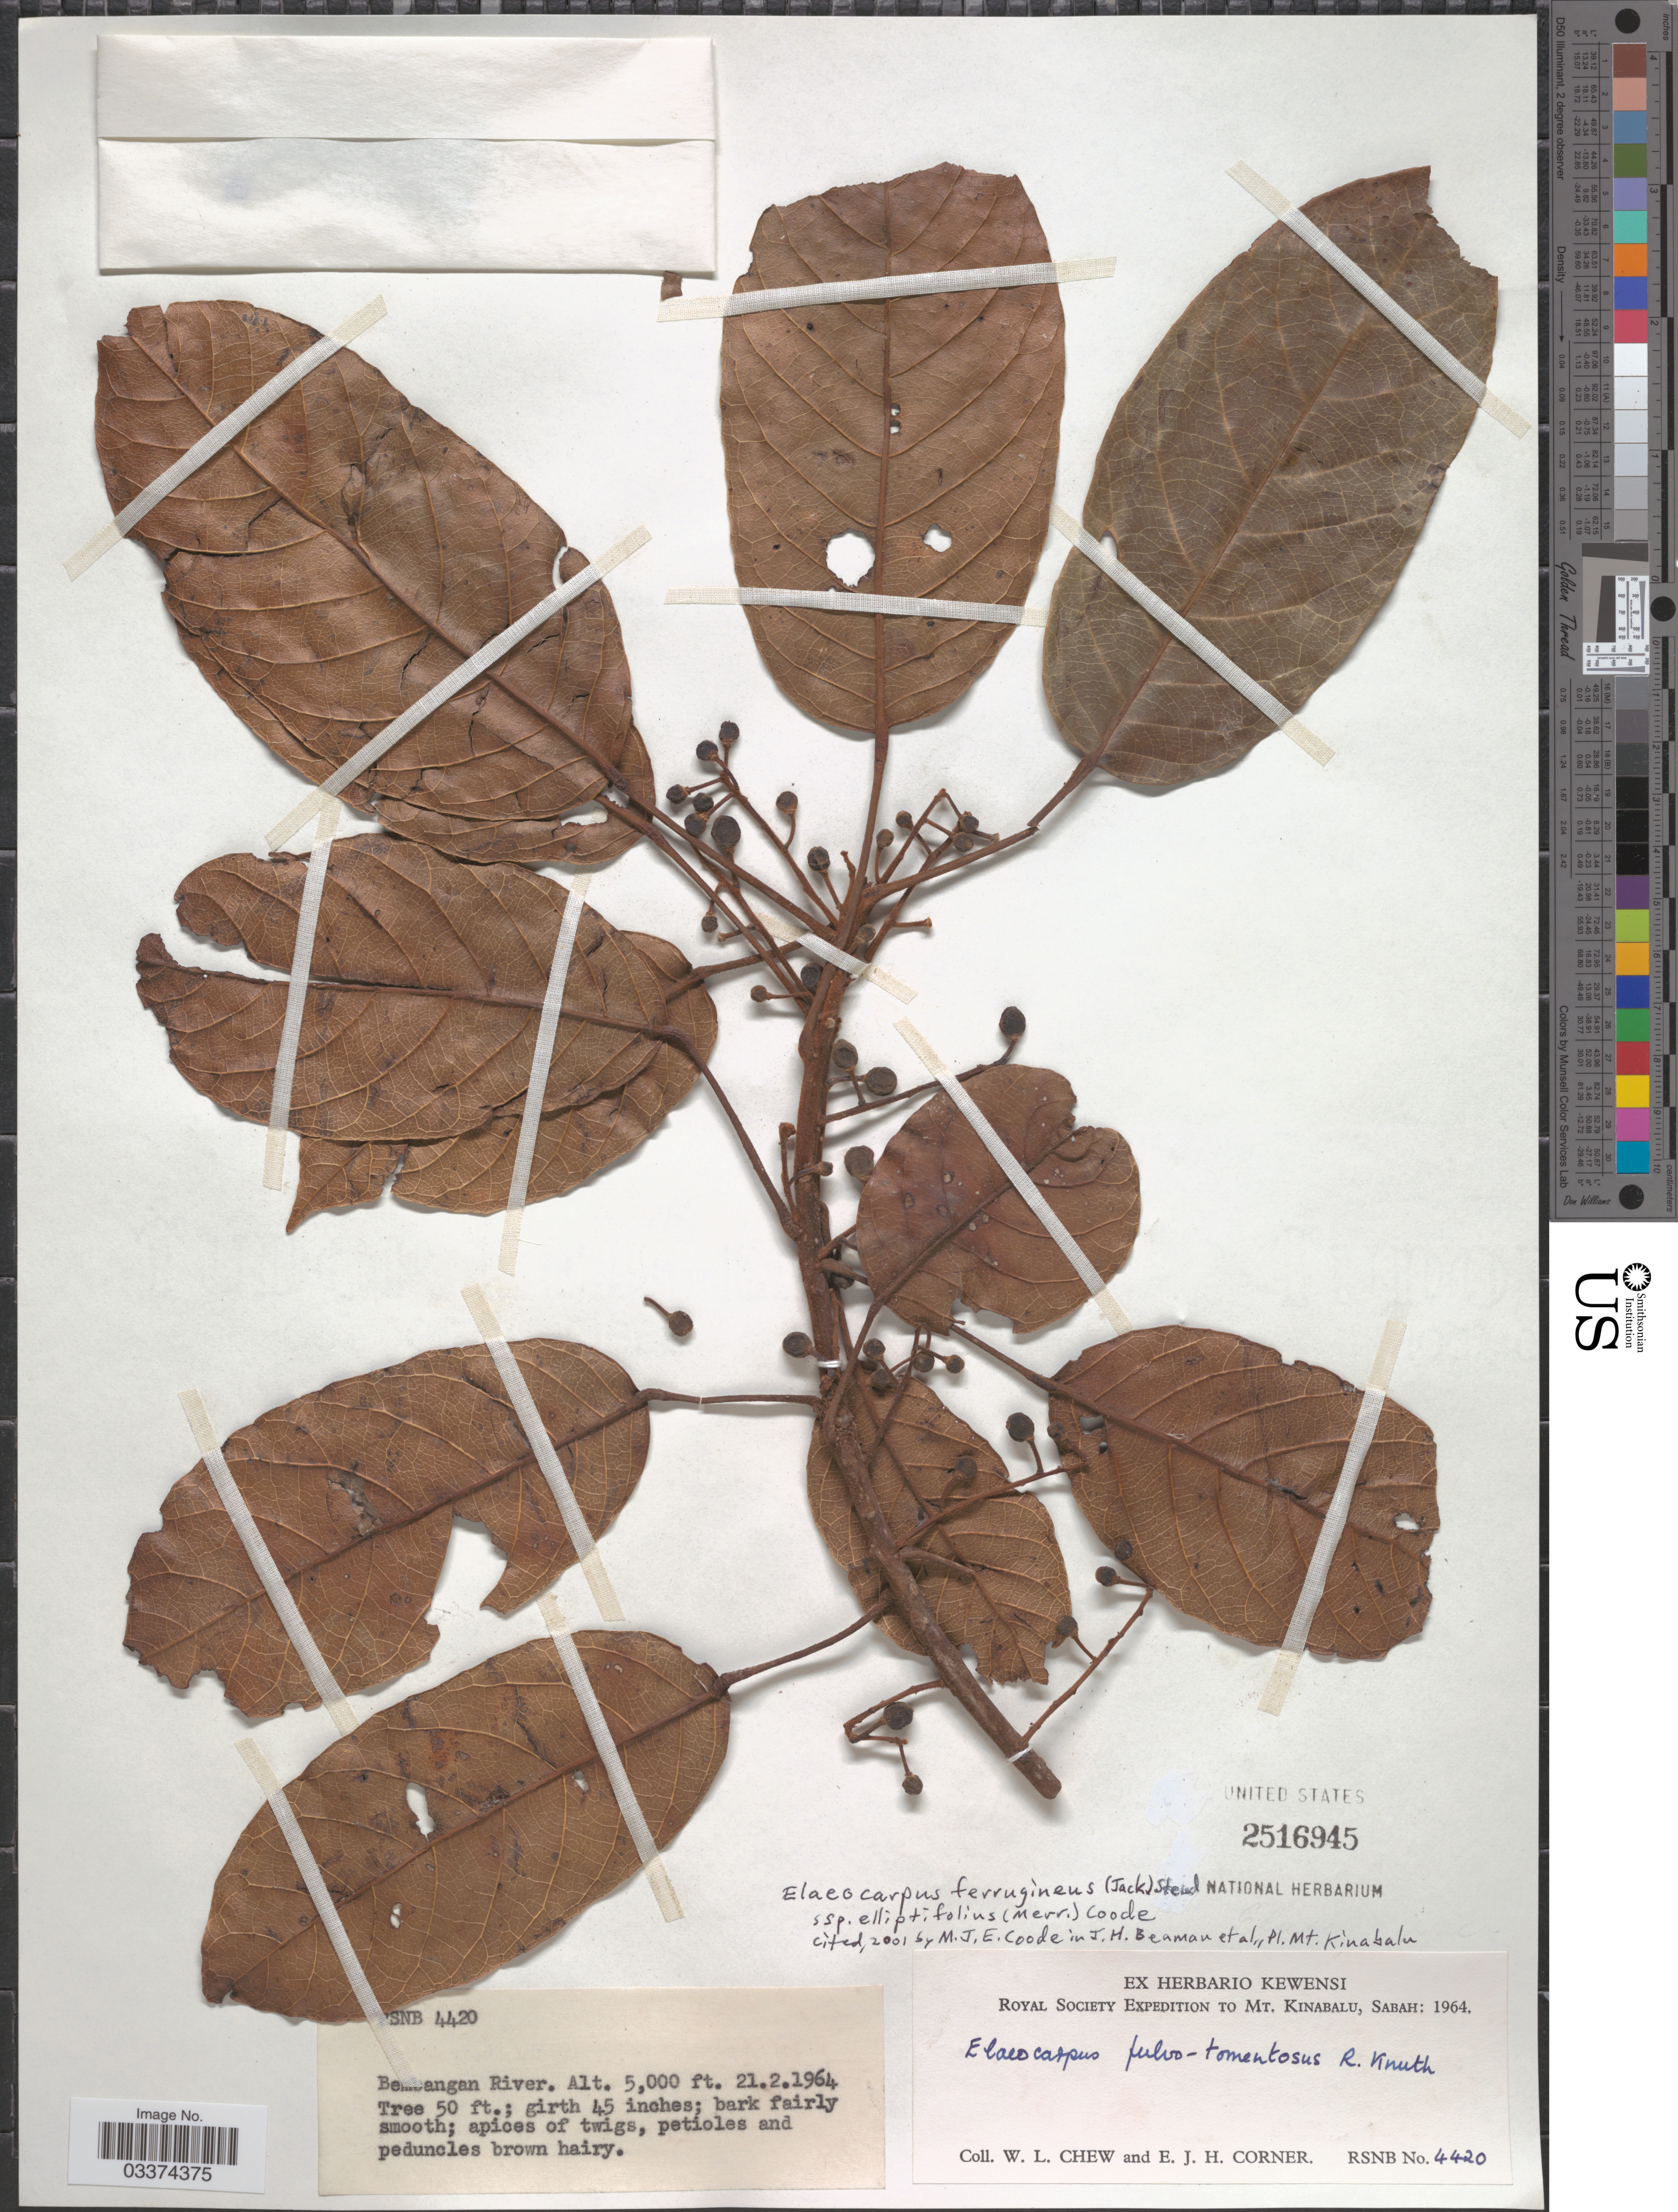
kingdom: Plantae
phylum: Tracheophyta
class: Magnoliopsida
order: Oxalidales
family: Elaeocarpaceae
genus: Elaeocarpus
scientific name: Elaeocarpus ferrugineus subsp. elliptifolius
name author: (Merr.) Coode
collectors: W. Chew & E. Corner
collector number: RSNB4420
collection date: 1964-02-21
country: Malaysia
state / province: Sabah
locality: Mt. Kinabalu, Bembangan River.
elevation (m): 1524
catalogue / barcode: US 2516945